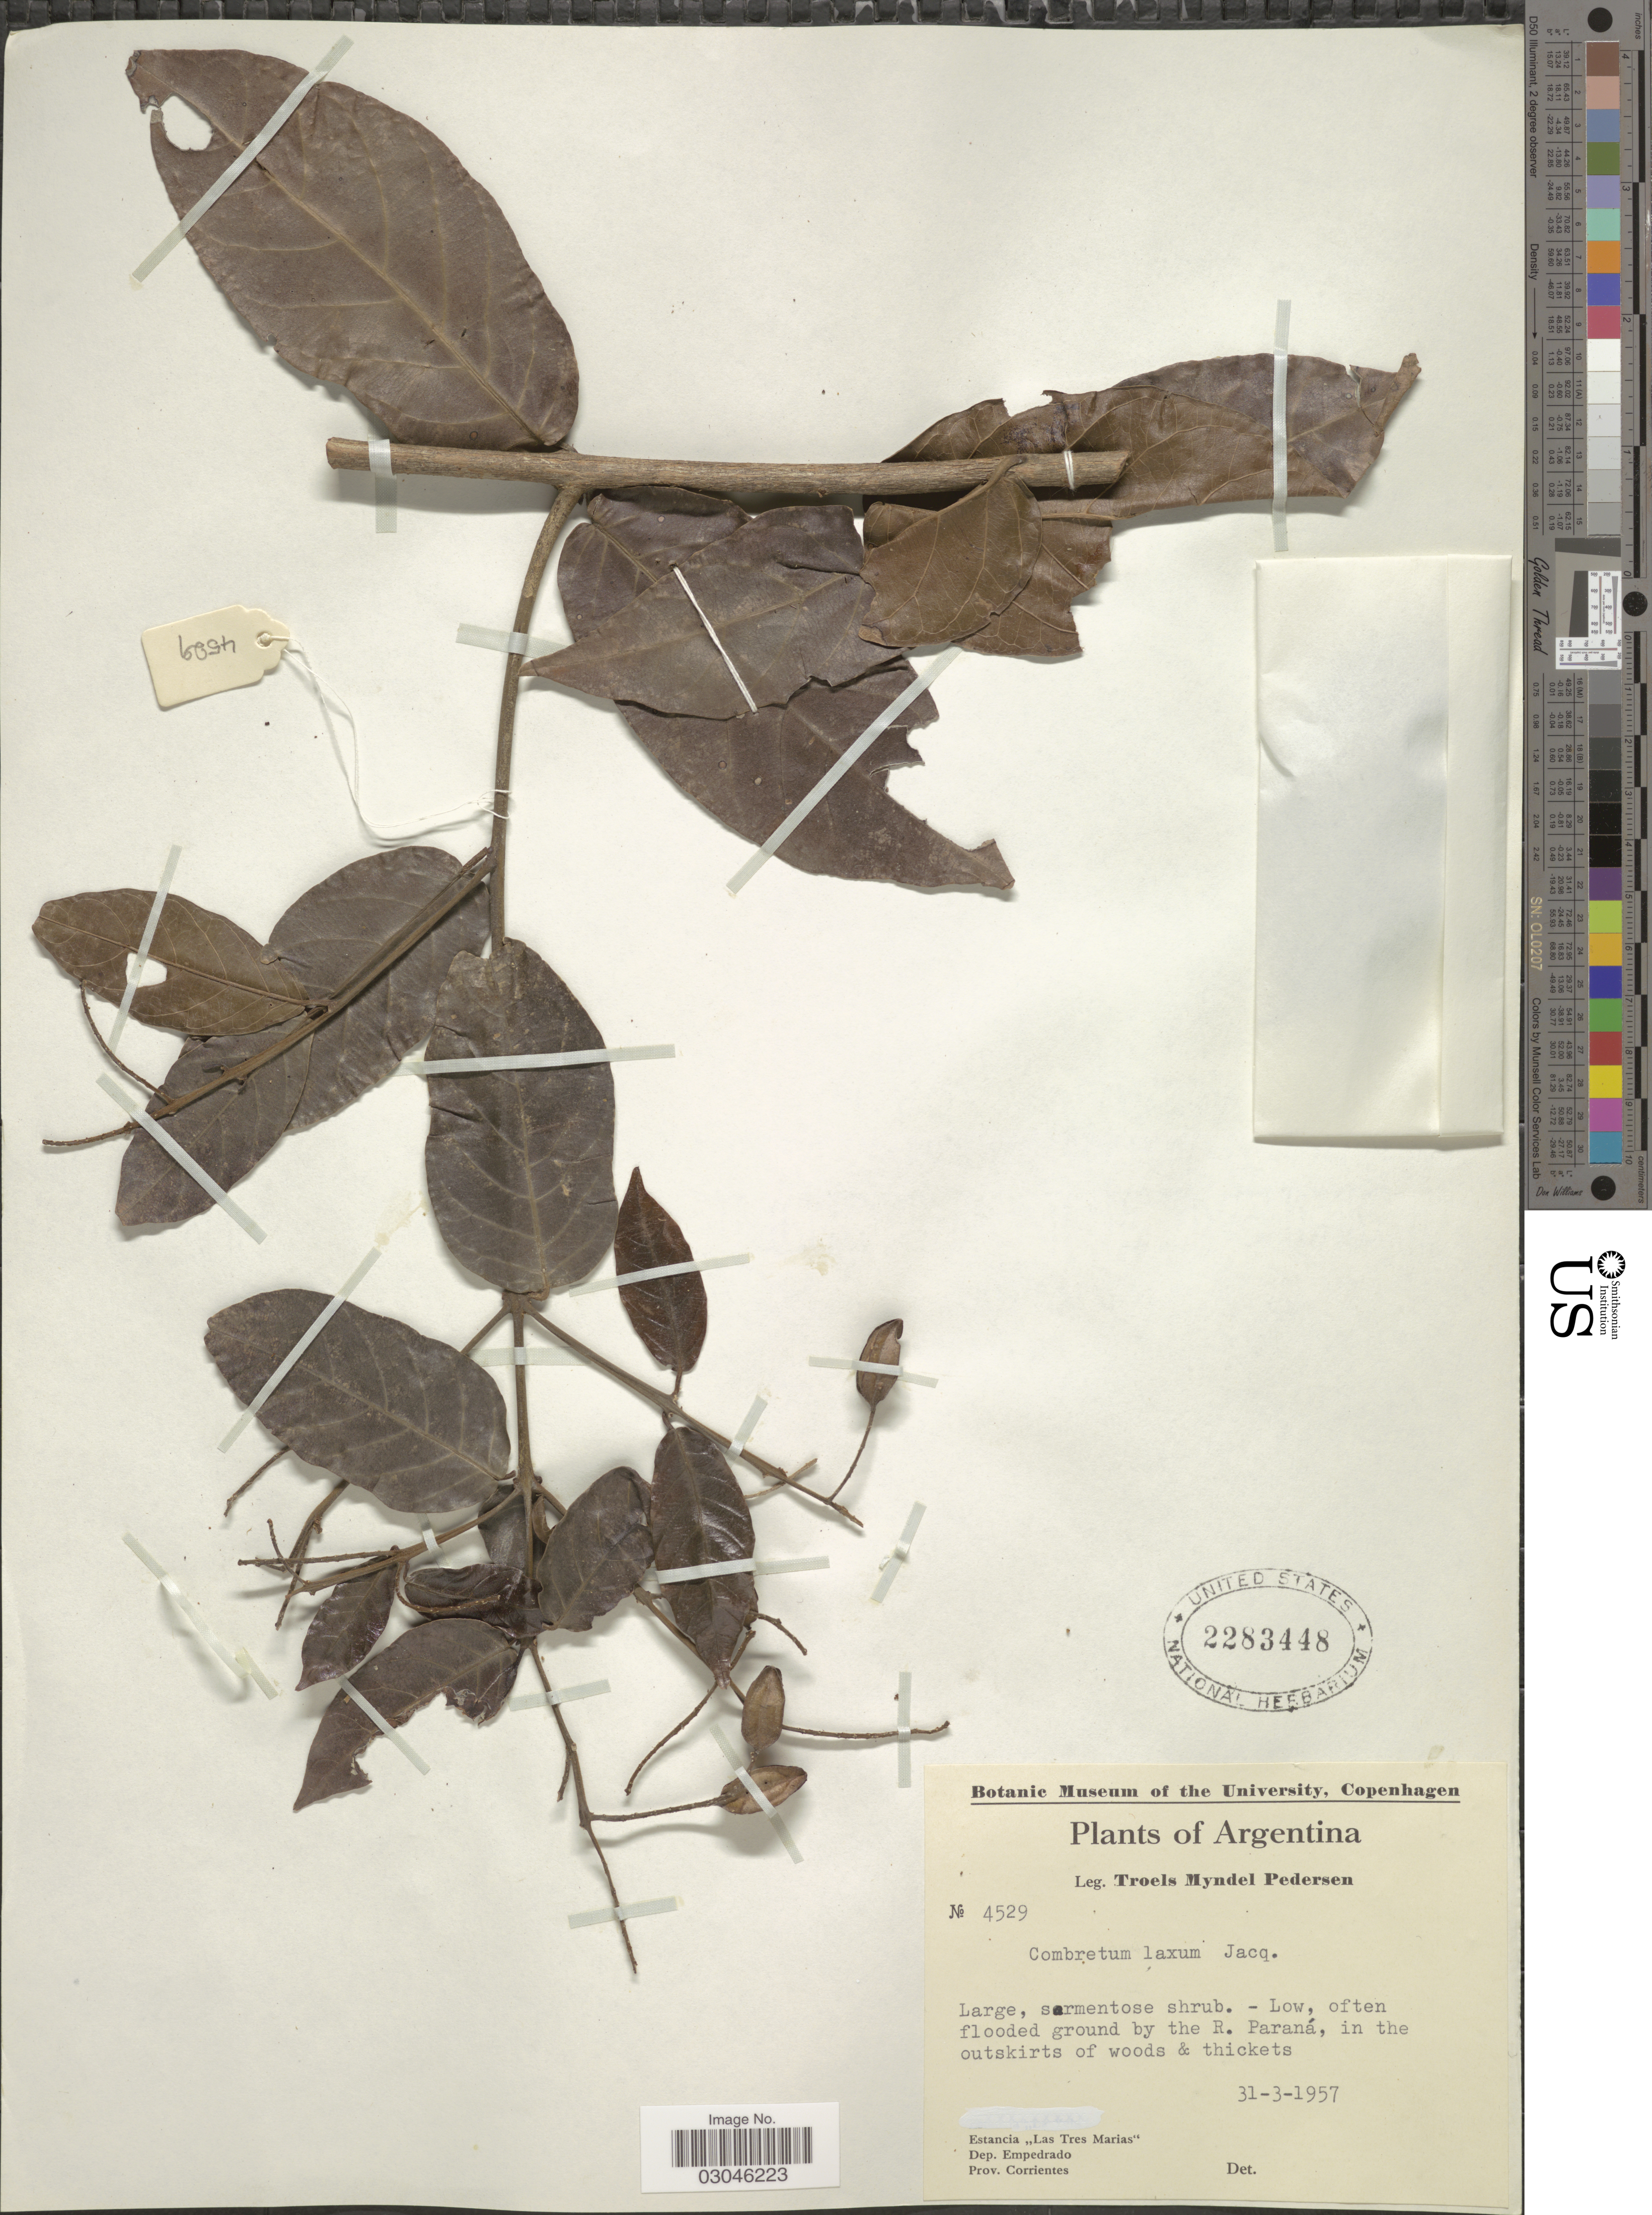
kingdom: Plantae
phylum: Tracheophyta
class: Magnoliopsida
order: Myrtales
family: Combretaceae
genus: Combretum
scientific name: Combretum laxum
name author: Jacq.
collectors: T. Pederson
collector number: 4529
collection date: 1957-03-31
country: Argentina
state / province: Corrientes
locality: Often flooed ground by the R. Paraná, in the outskirts of woods & thickets.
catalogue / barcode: US 2283448